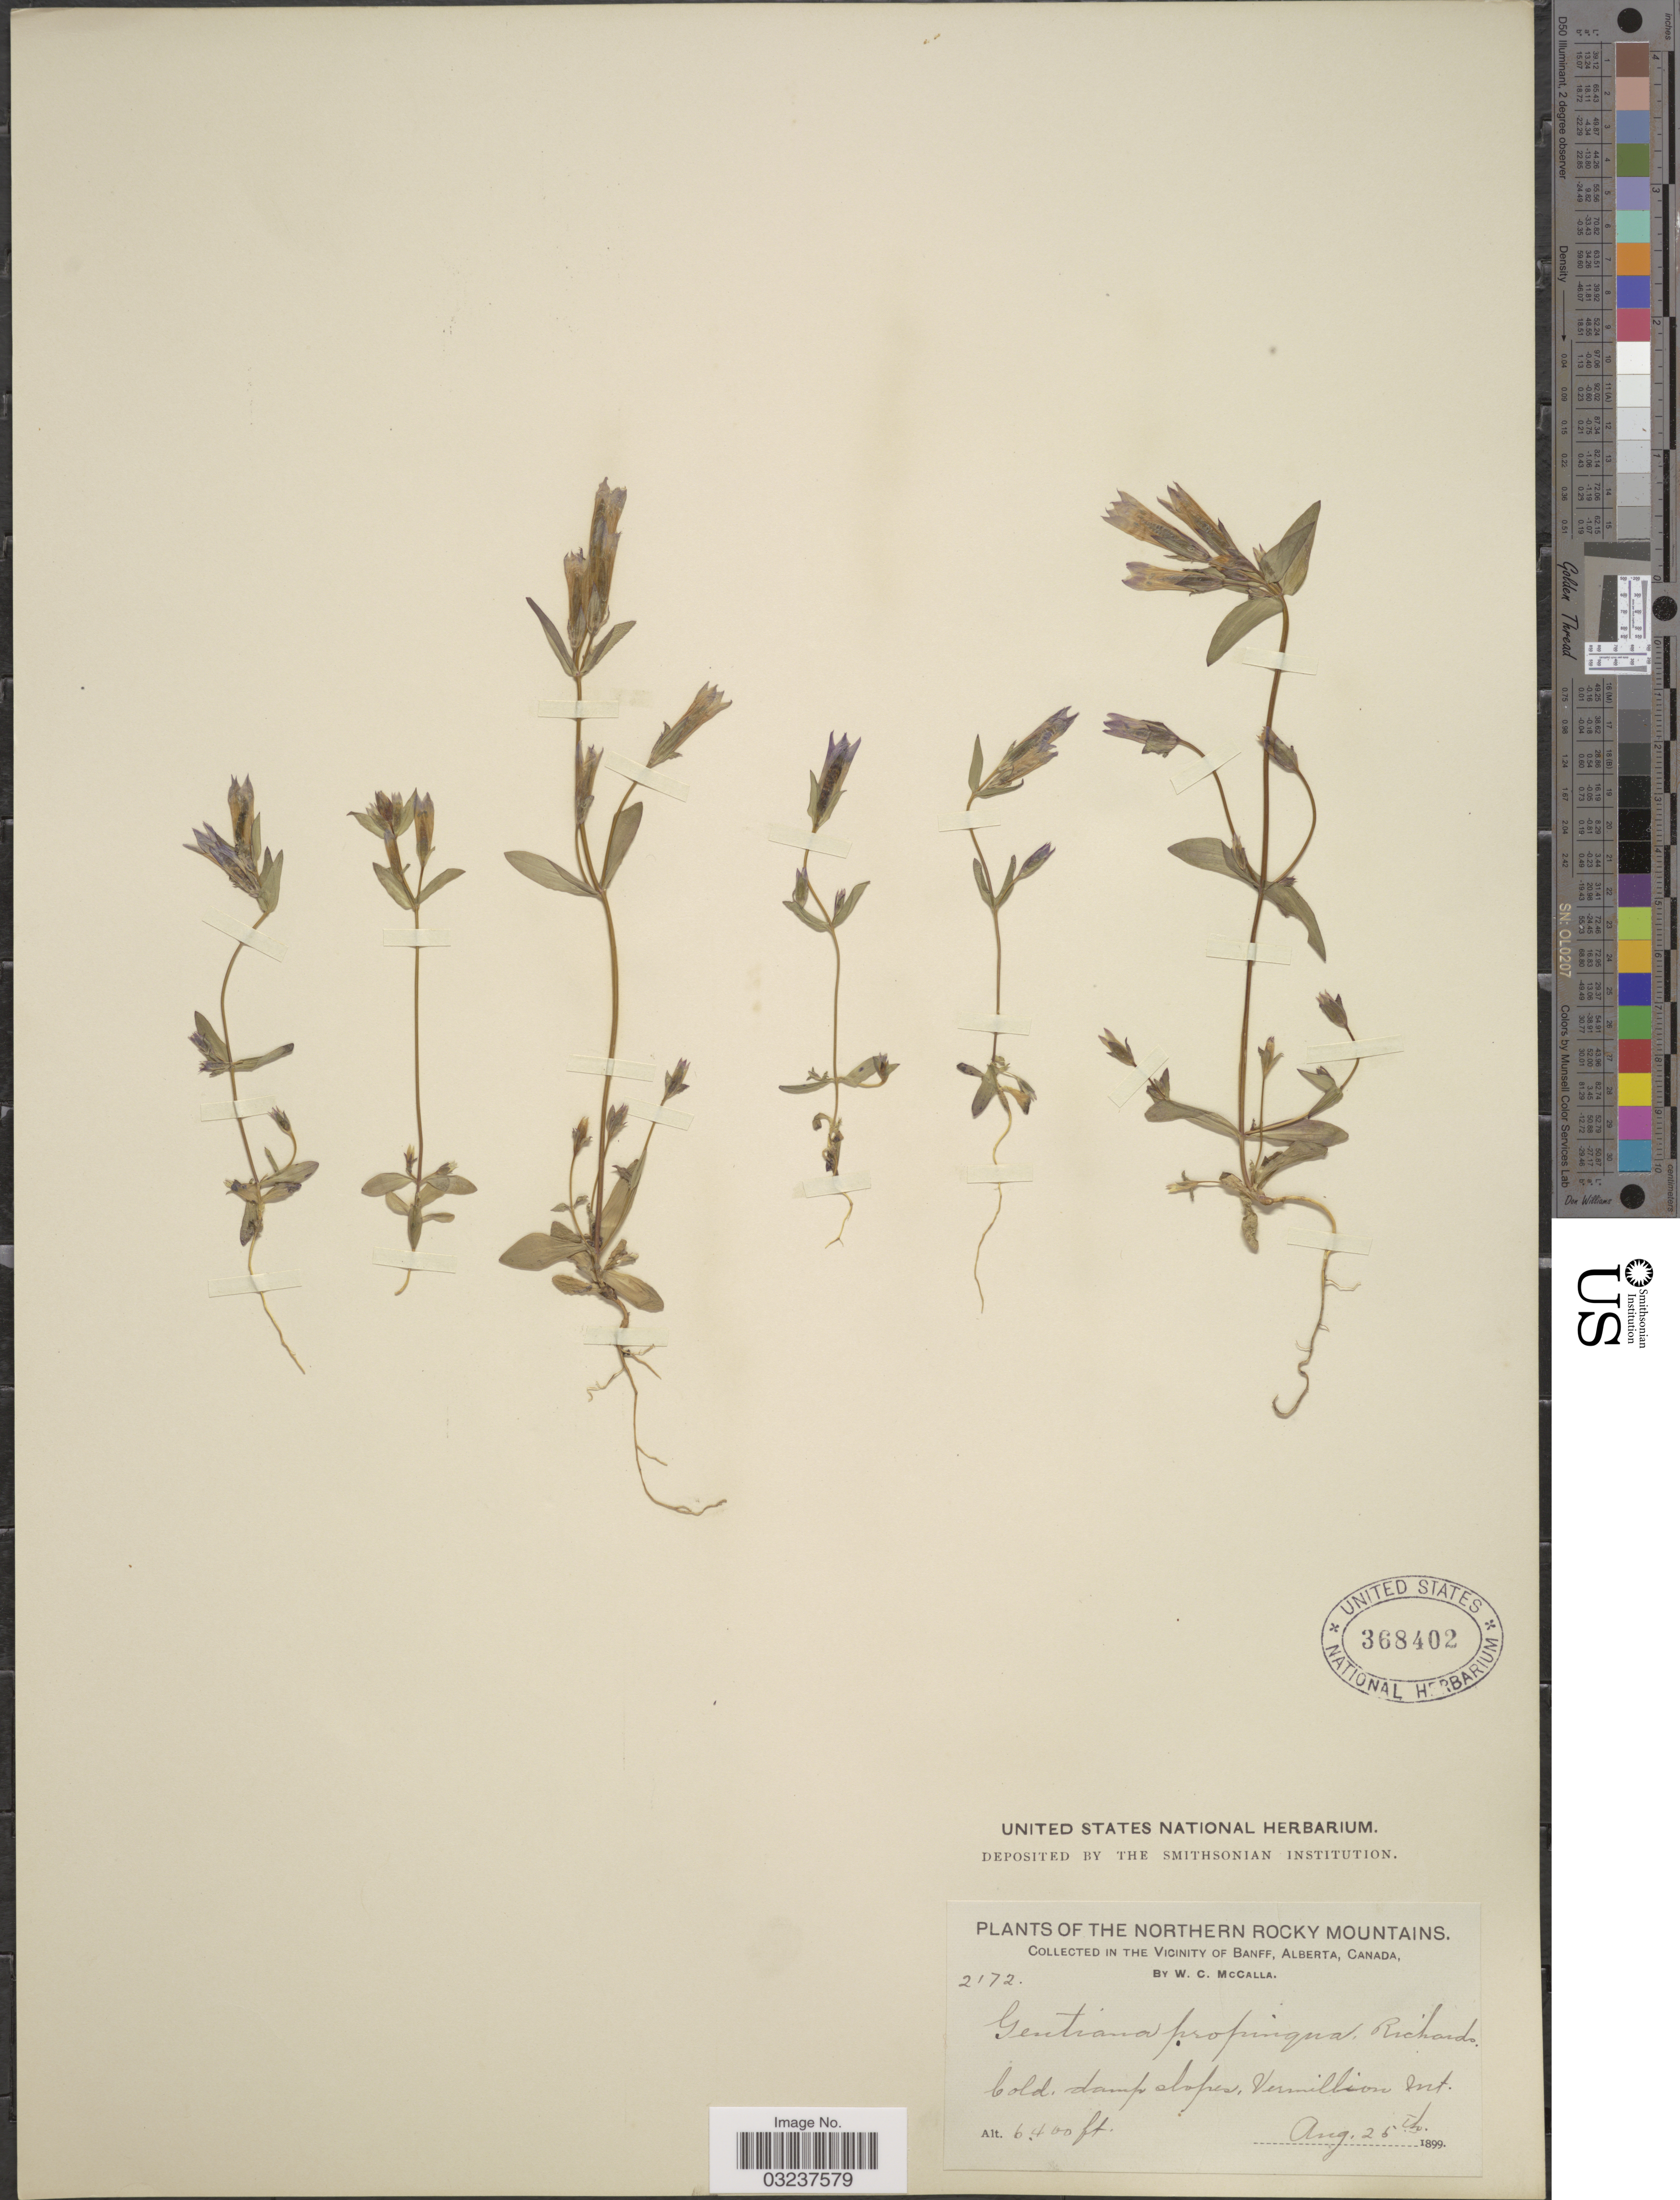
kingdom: Plantae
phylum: Tracheophyta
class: Magnoliopsida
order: Gentianales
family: Gentianaceae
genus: Gentianella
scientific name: Gentianella propinqua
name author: (Richardson) J.M. Gillett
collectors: W. McCalla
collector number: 2172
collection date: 1899-08-25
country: Canada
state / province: Alberta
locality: The Northern Rocky Mountains. In the Vicinity of Banff, Cold, damp slopes, Vermillion mt.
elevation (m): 1951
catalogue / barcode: US 368402